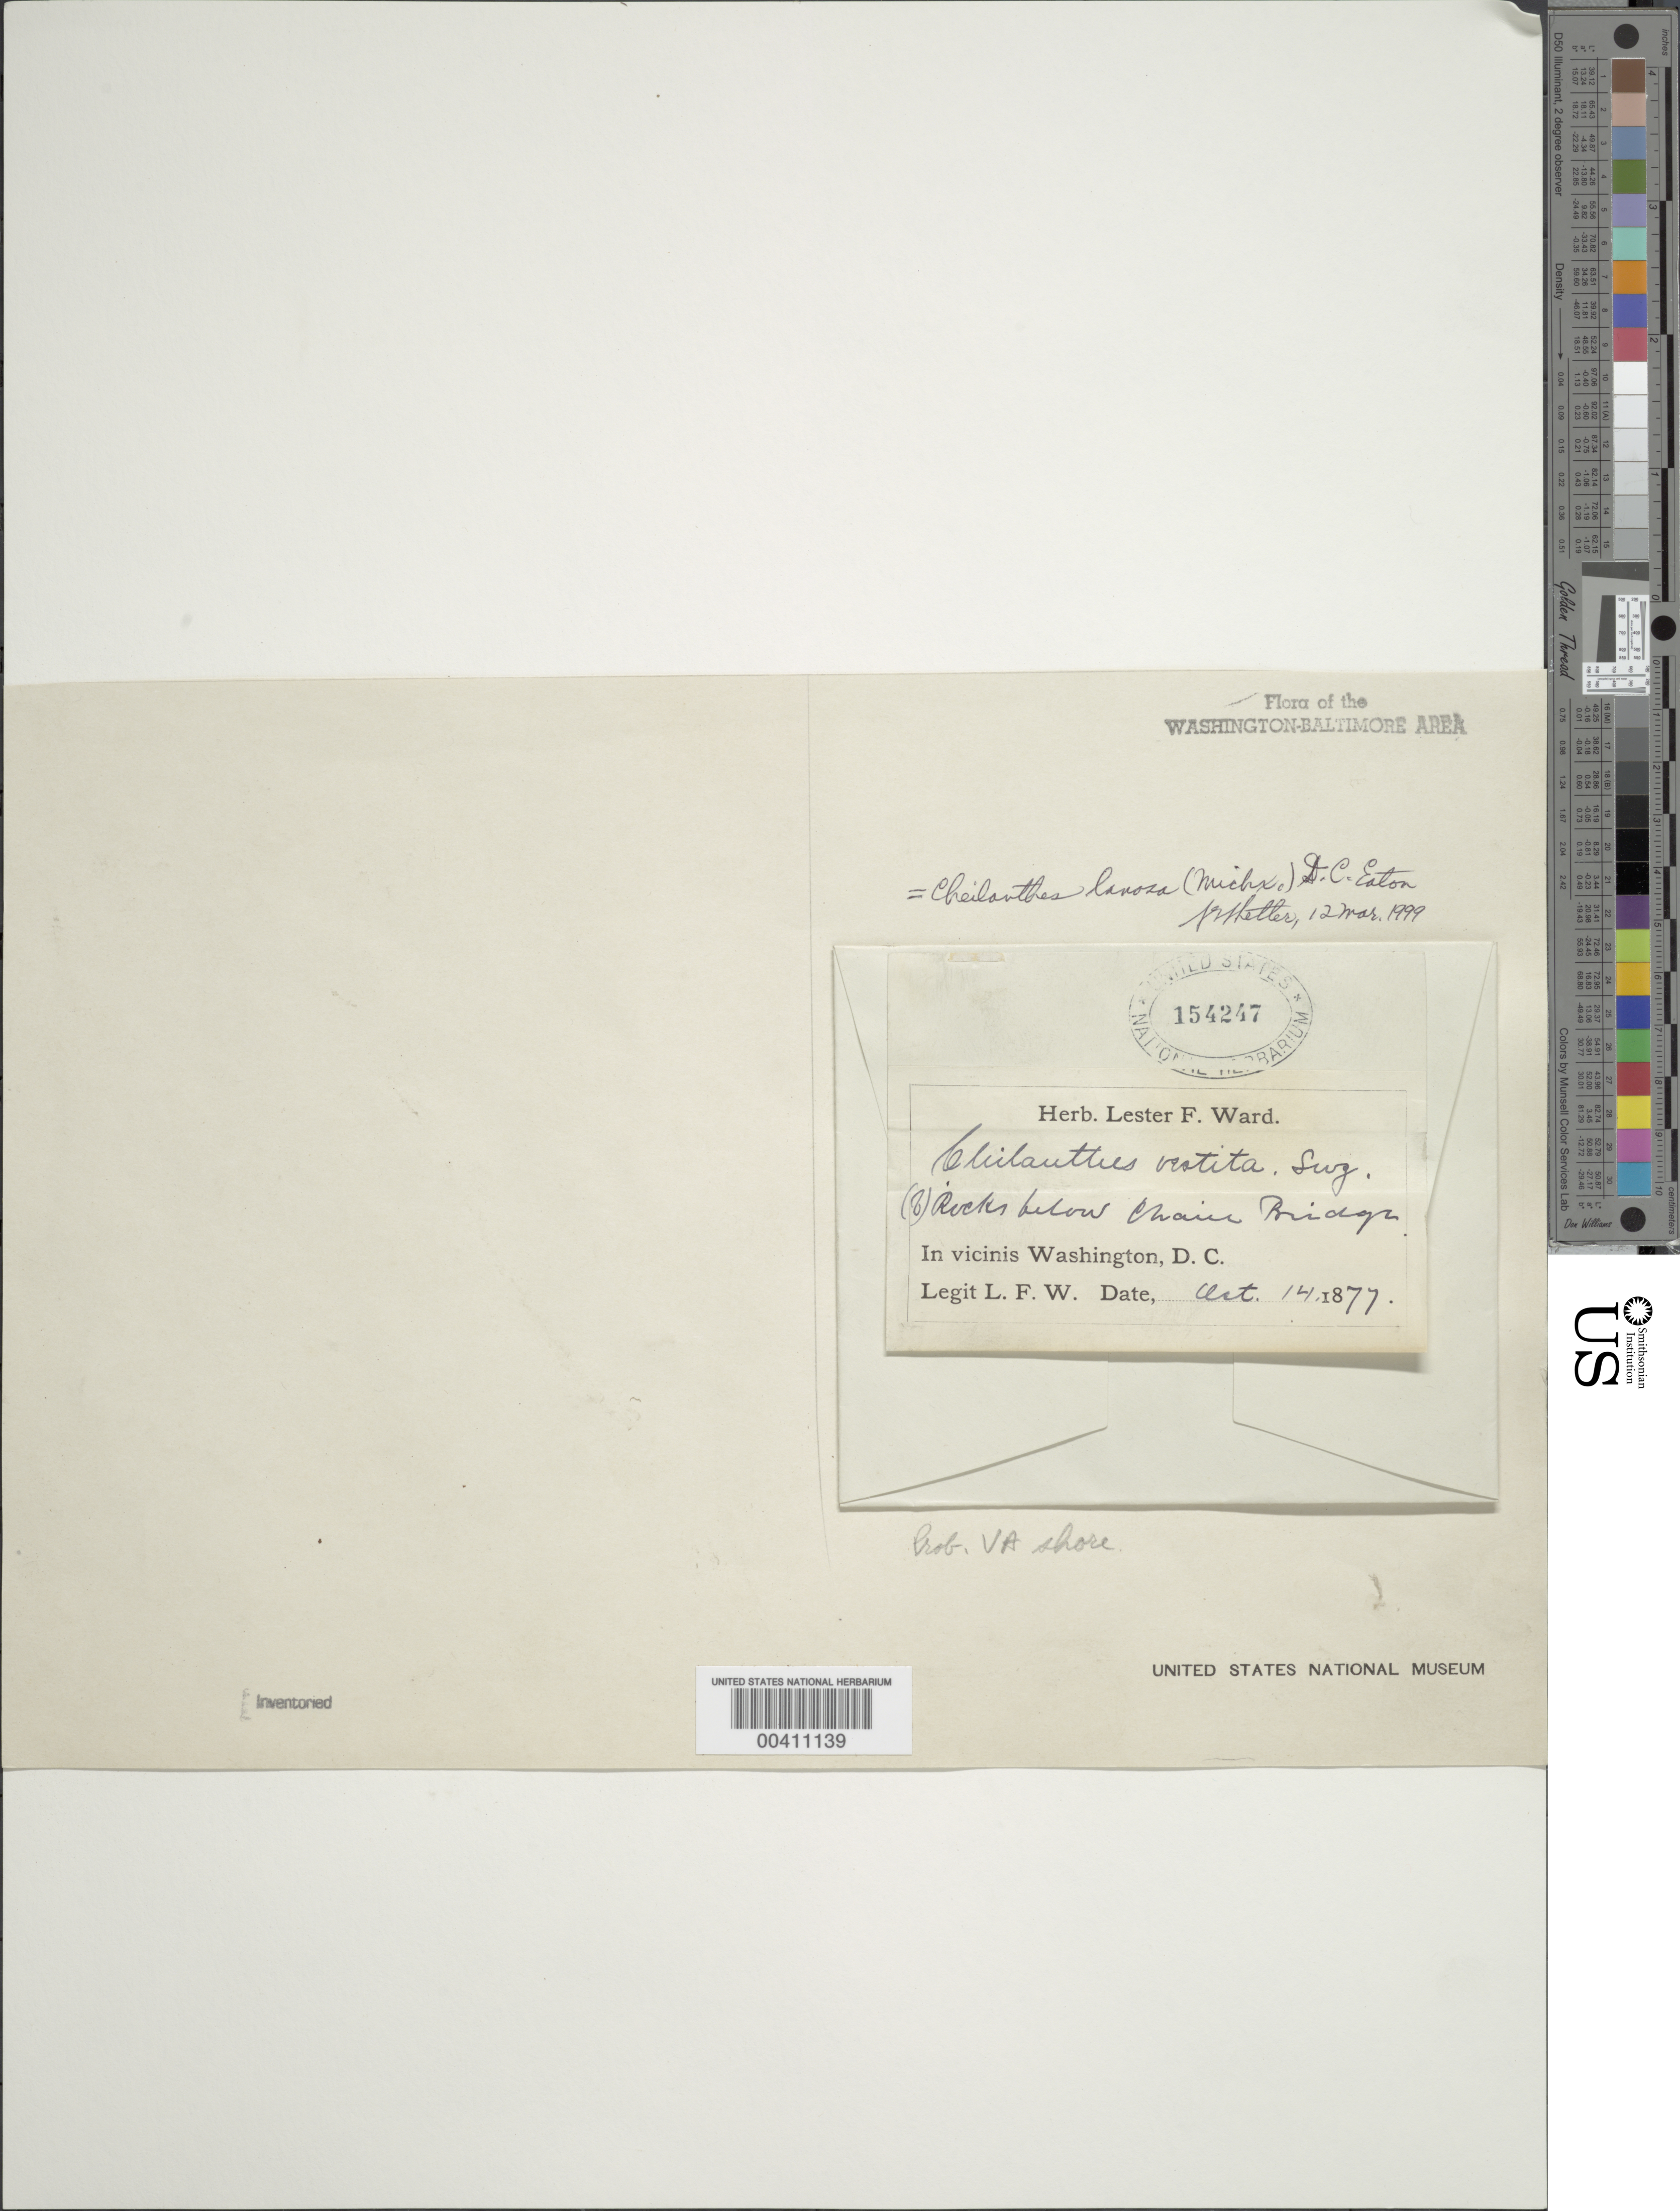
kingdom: Plantae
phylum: Tracheophyta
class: Polypodiopsida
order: Polypodiales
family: Pteridaceae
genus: Myriopteris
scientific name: Myriopteris lanosa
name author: (Michx.) Grusz & Windham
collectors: L. F. Ward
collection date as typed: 14 Oct 1877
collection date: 1877-10-14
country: United States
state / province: Virginia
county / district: Fairfax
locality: Below Chain Bridge C. & O. Canal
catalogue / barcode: US 154247